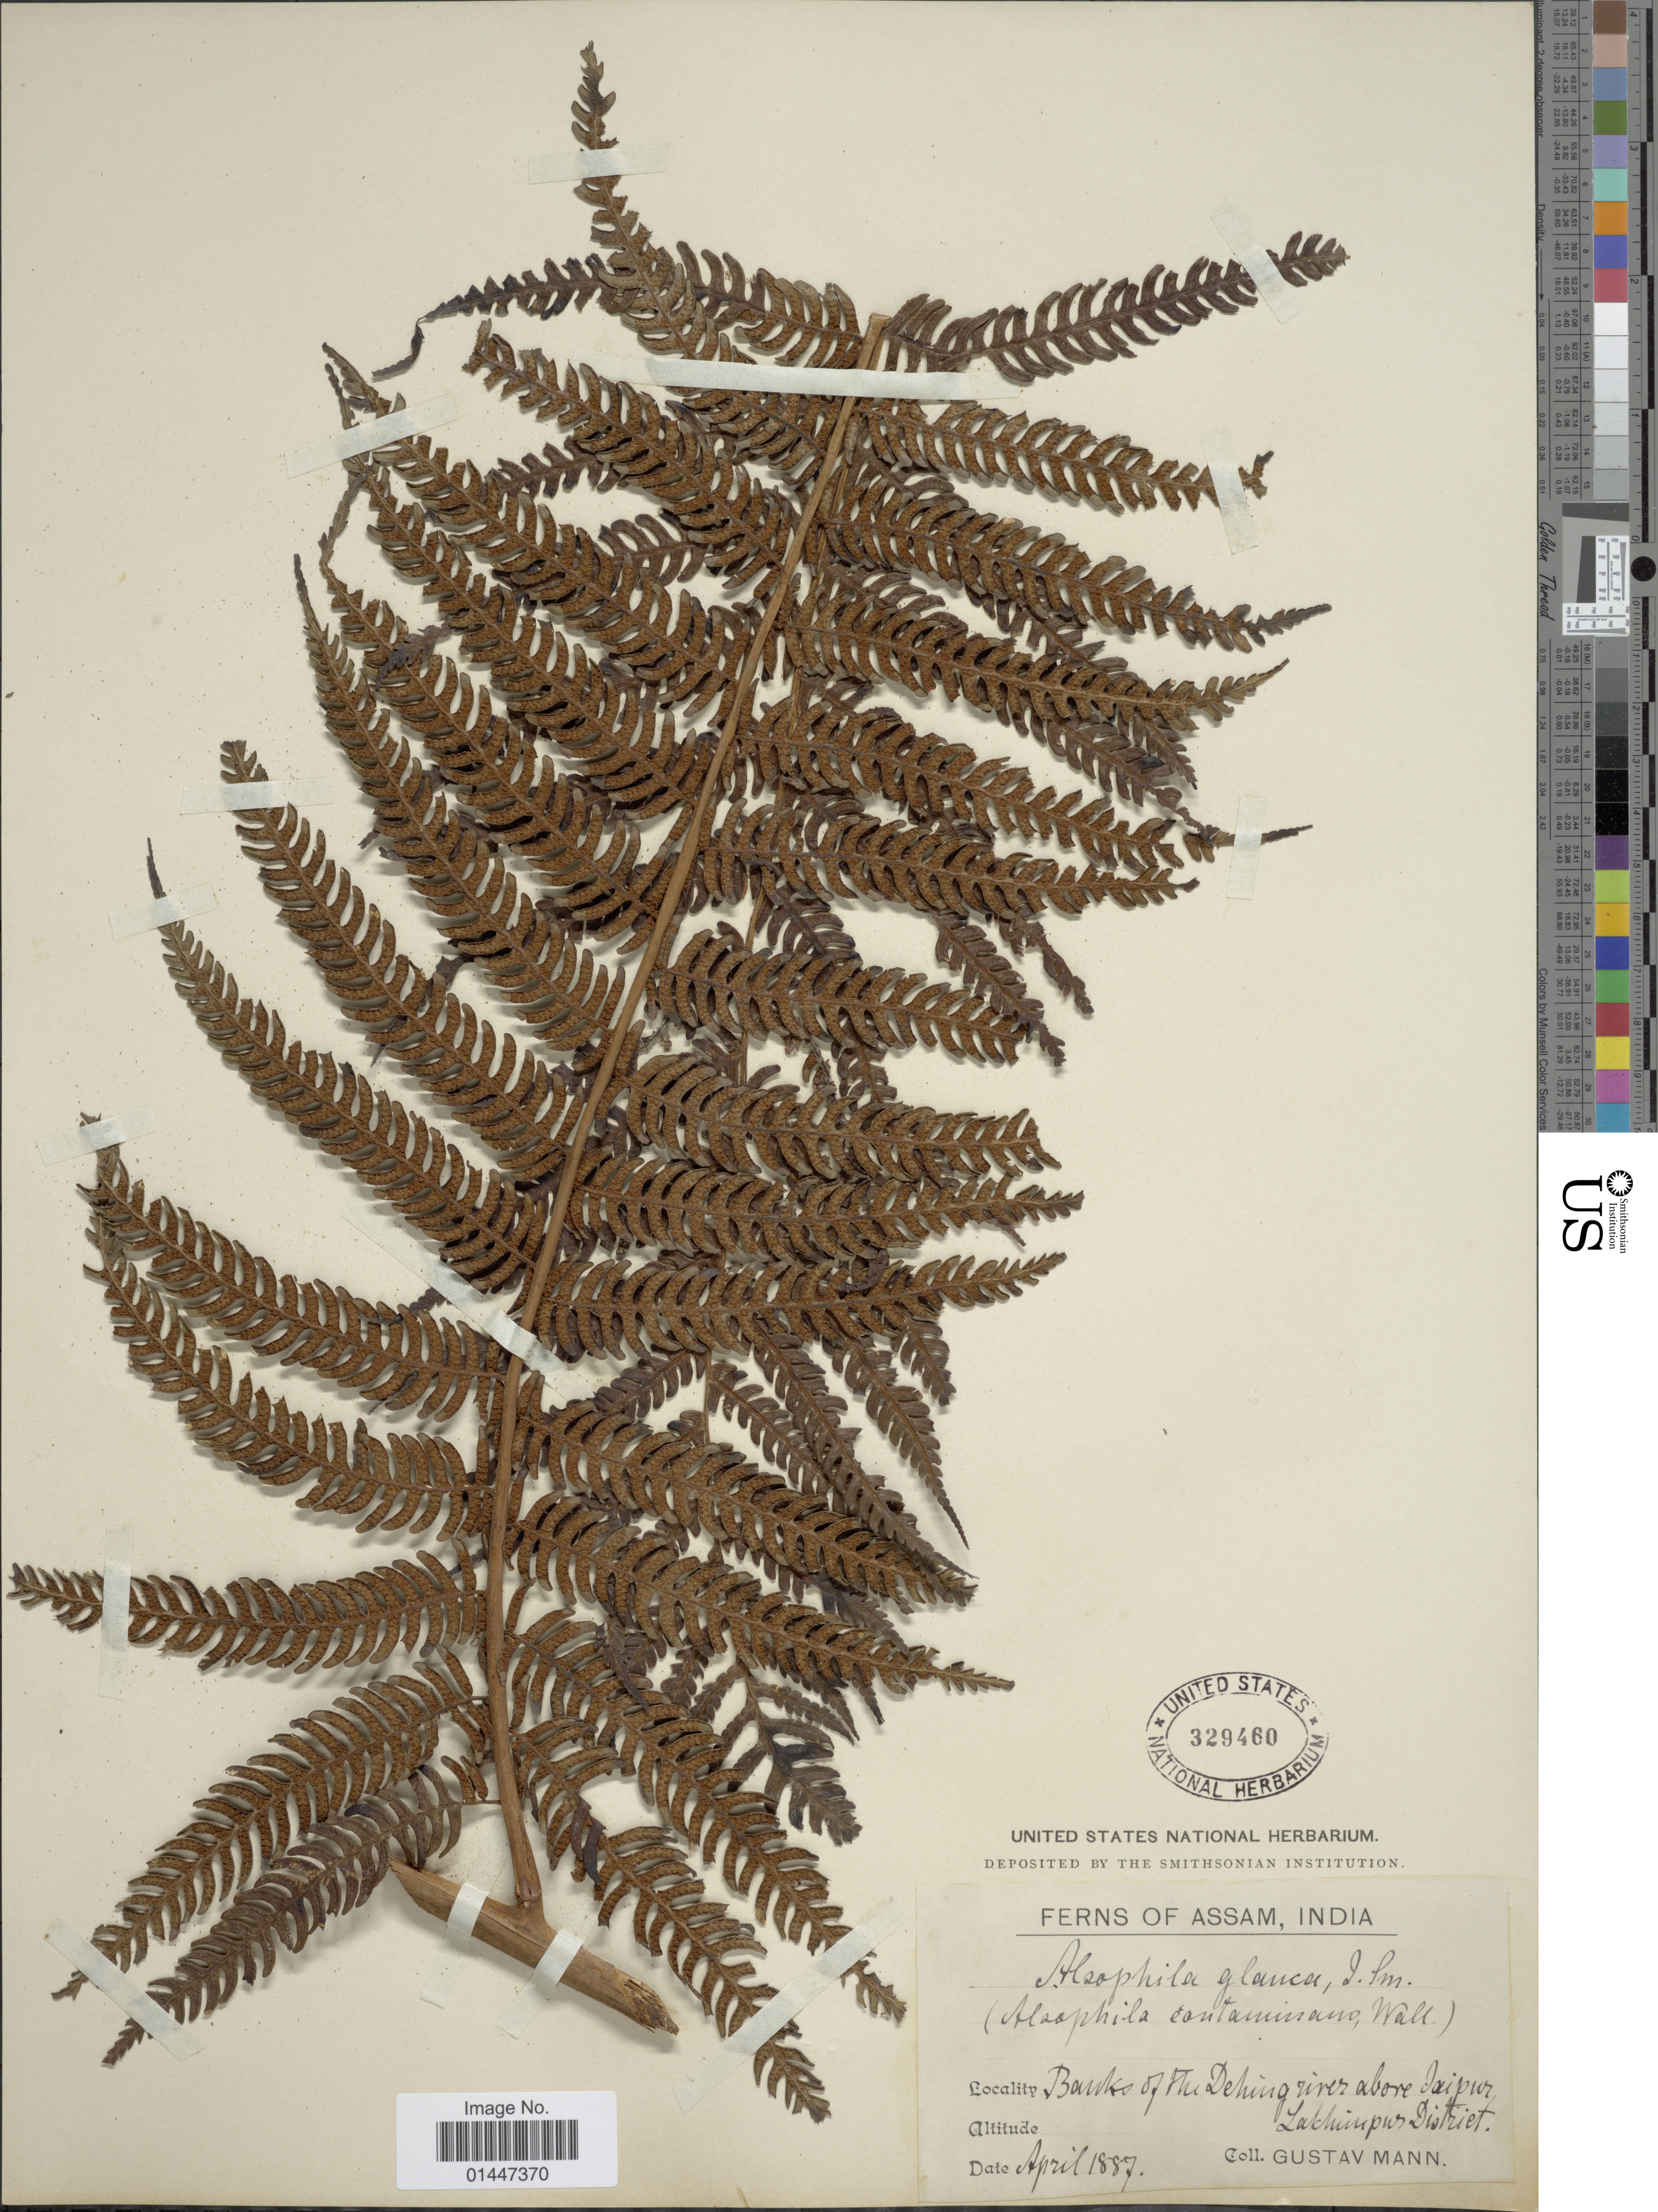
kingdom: Plantae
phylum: Tracheophyta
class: Polypodiopsida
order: Cyatheales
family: Cyatheaceae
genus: Sphaeropteris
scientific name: Sphaeropteris glauca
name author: (Blume) R.M. Tryon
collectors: G. Mann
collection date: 1887-04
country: India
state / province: Assam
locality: Banks of The Dehing rivers above Jaipur. Lakhimpur District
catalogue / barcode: US 329460